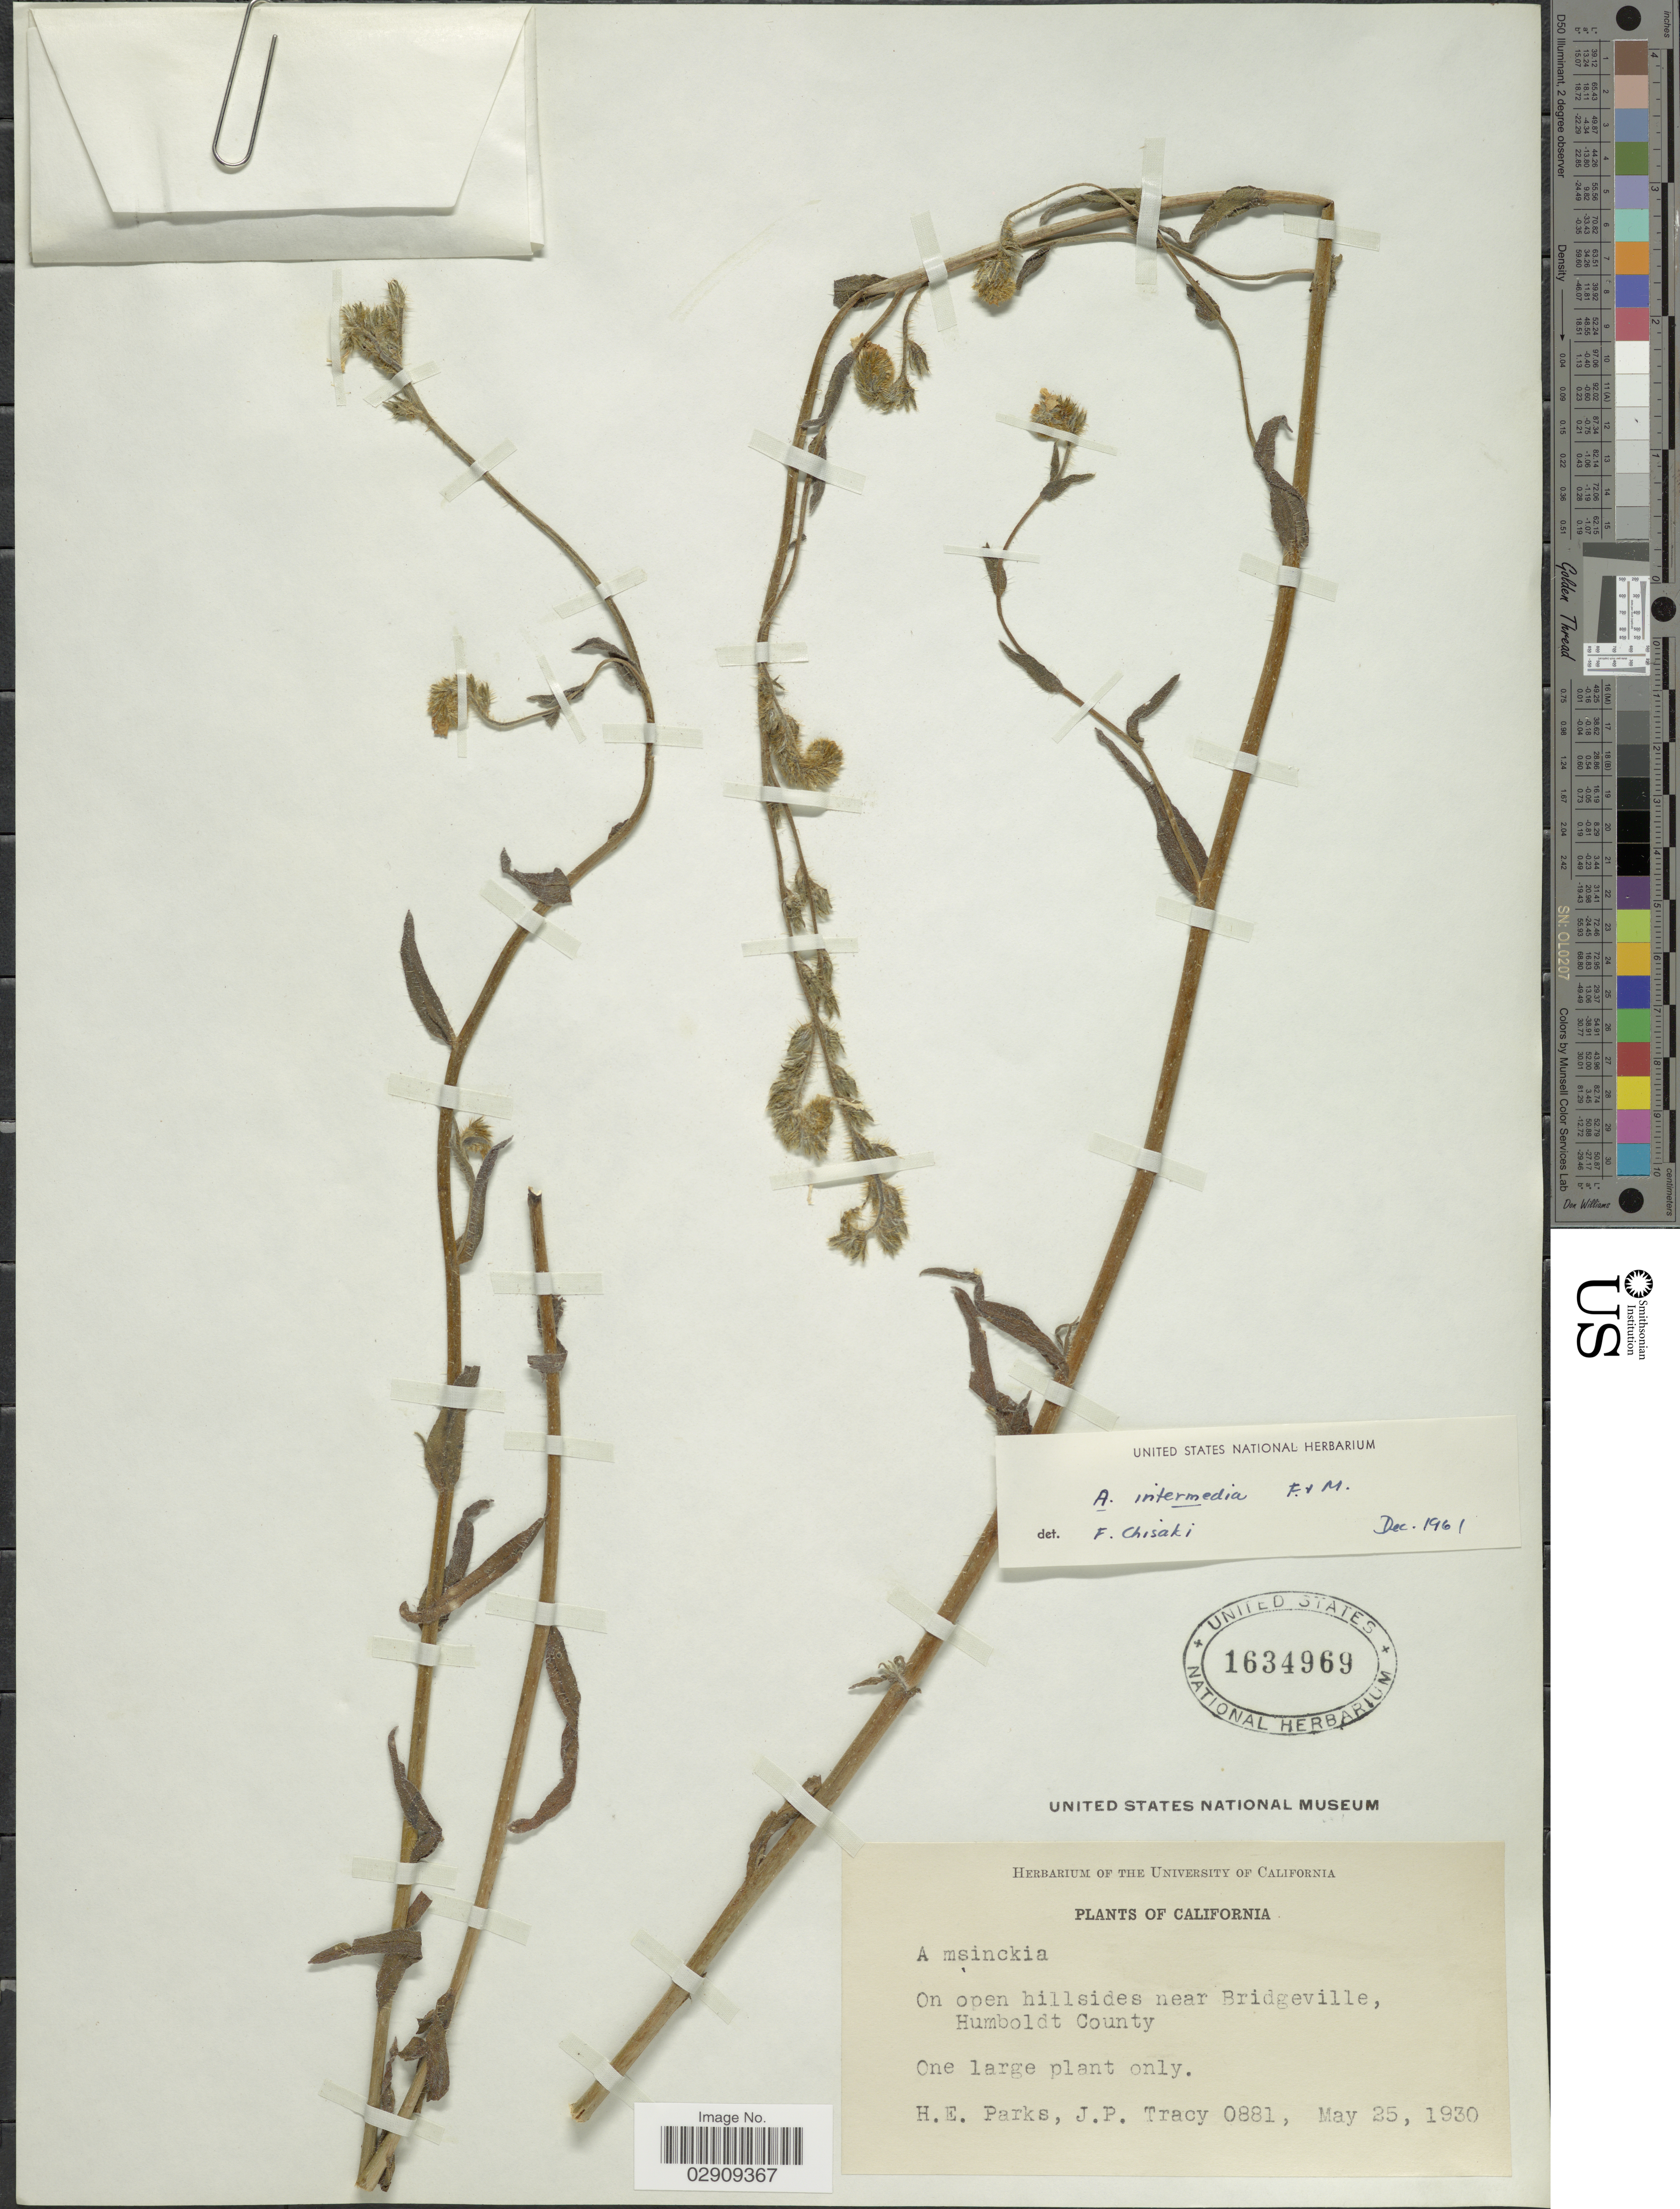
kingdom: Plantae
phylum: Tracheophyta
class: Magnoliopsida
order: Boraginales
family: Boraginaceae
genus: Amsinckia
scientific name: Amsinckia menziesii var. intermedia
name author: (Fisch. & C.A. Mey.) Ganders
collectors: H. E. Parks & J. Tracy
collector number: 0881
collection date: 1930-05-25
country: United States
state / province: California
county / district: Humboldt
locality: On open hillsides near Brdigeville, Humboldt County.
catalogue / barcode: US 1634969